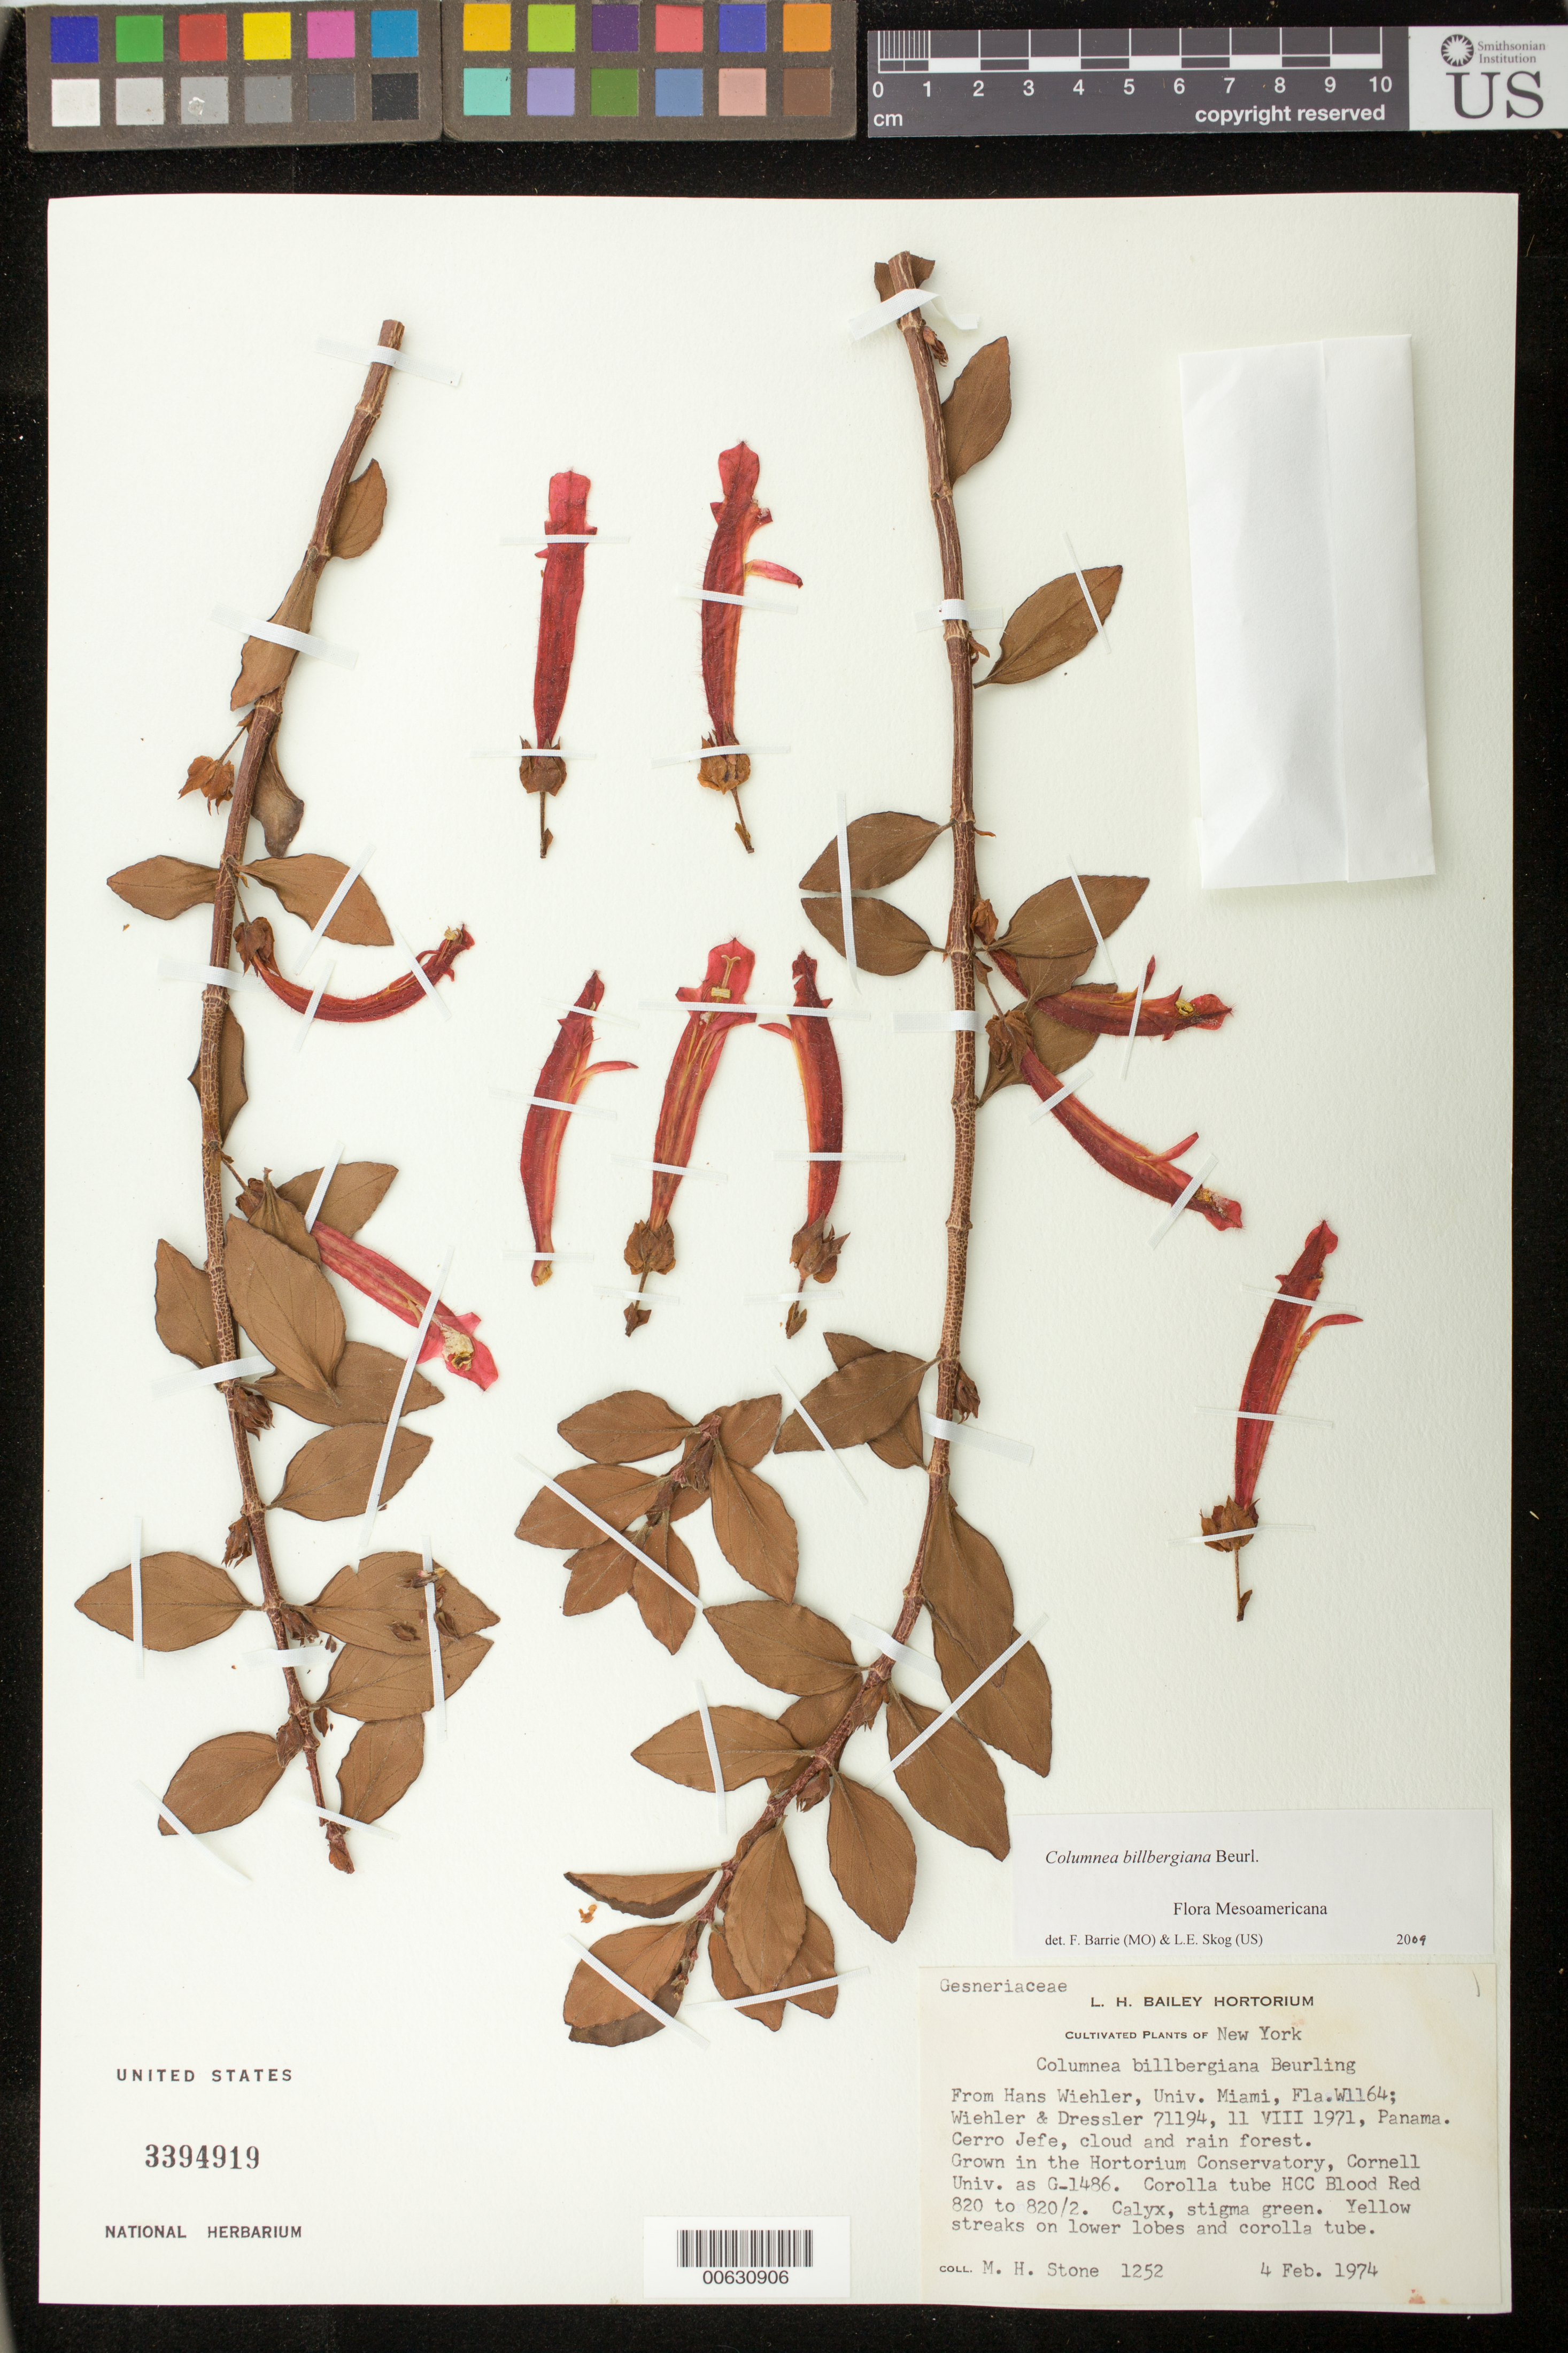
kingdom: Plantae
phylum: Tracheophyta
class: Magnoliopsida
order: Lamiales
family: Gesneriaceae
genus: Columnea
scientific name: Columnea billbergiana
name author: Beurl.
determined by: Skog, Laurence E.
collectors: M. Stone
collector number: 1252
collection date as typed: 04 Feb 1974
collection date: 1974-02-04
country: Panama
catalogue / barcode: US 3394919